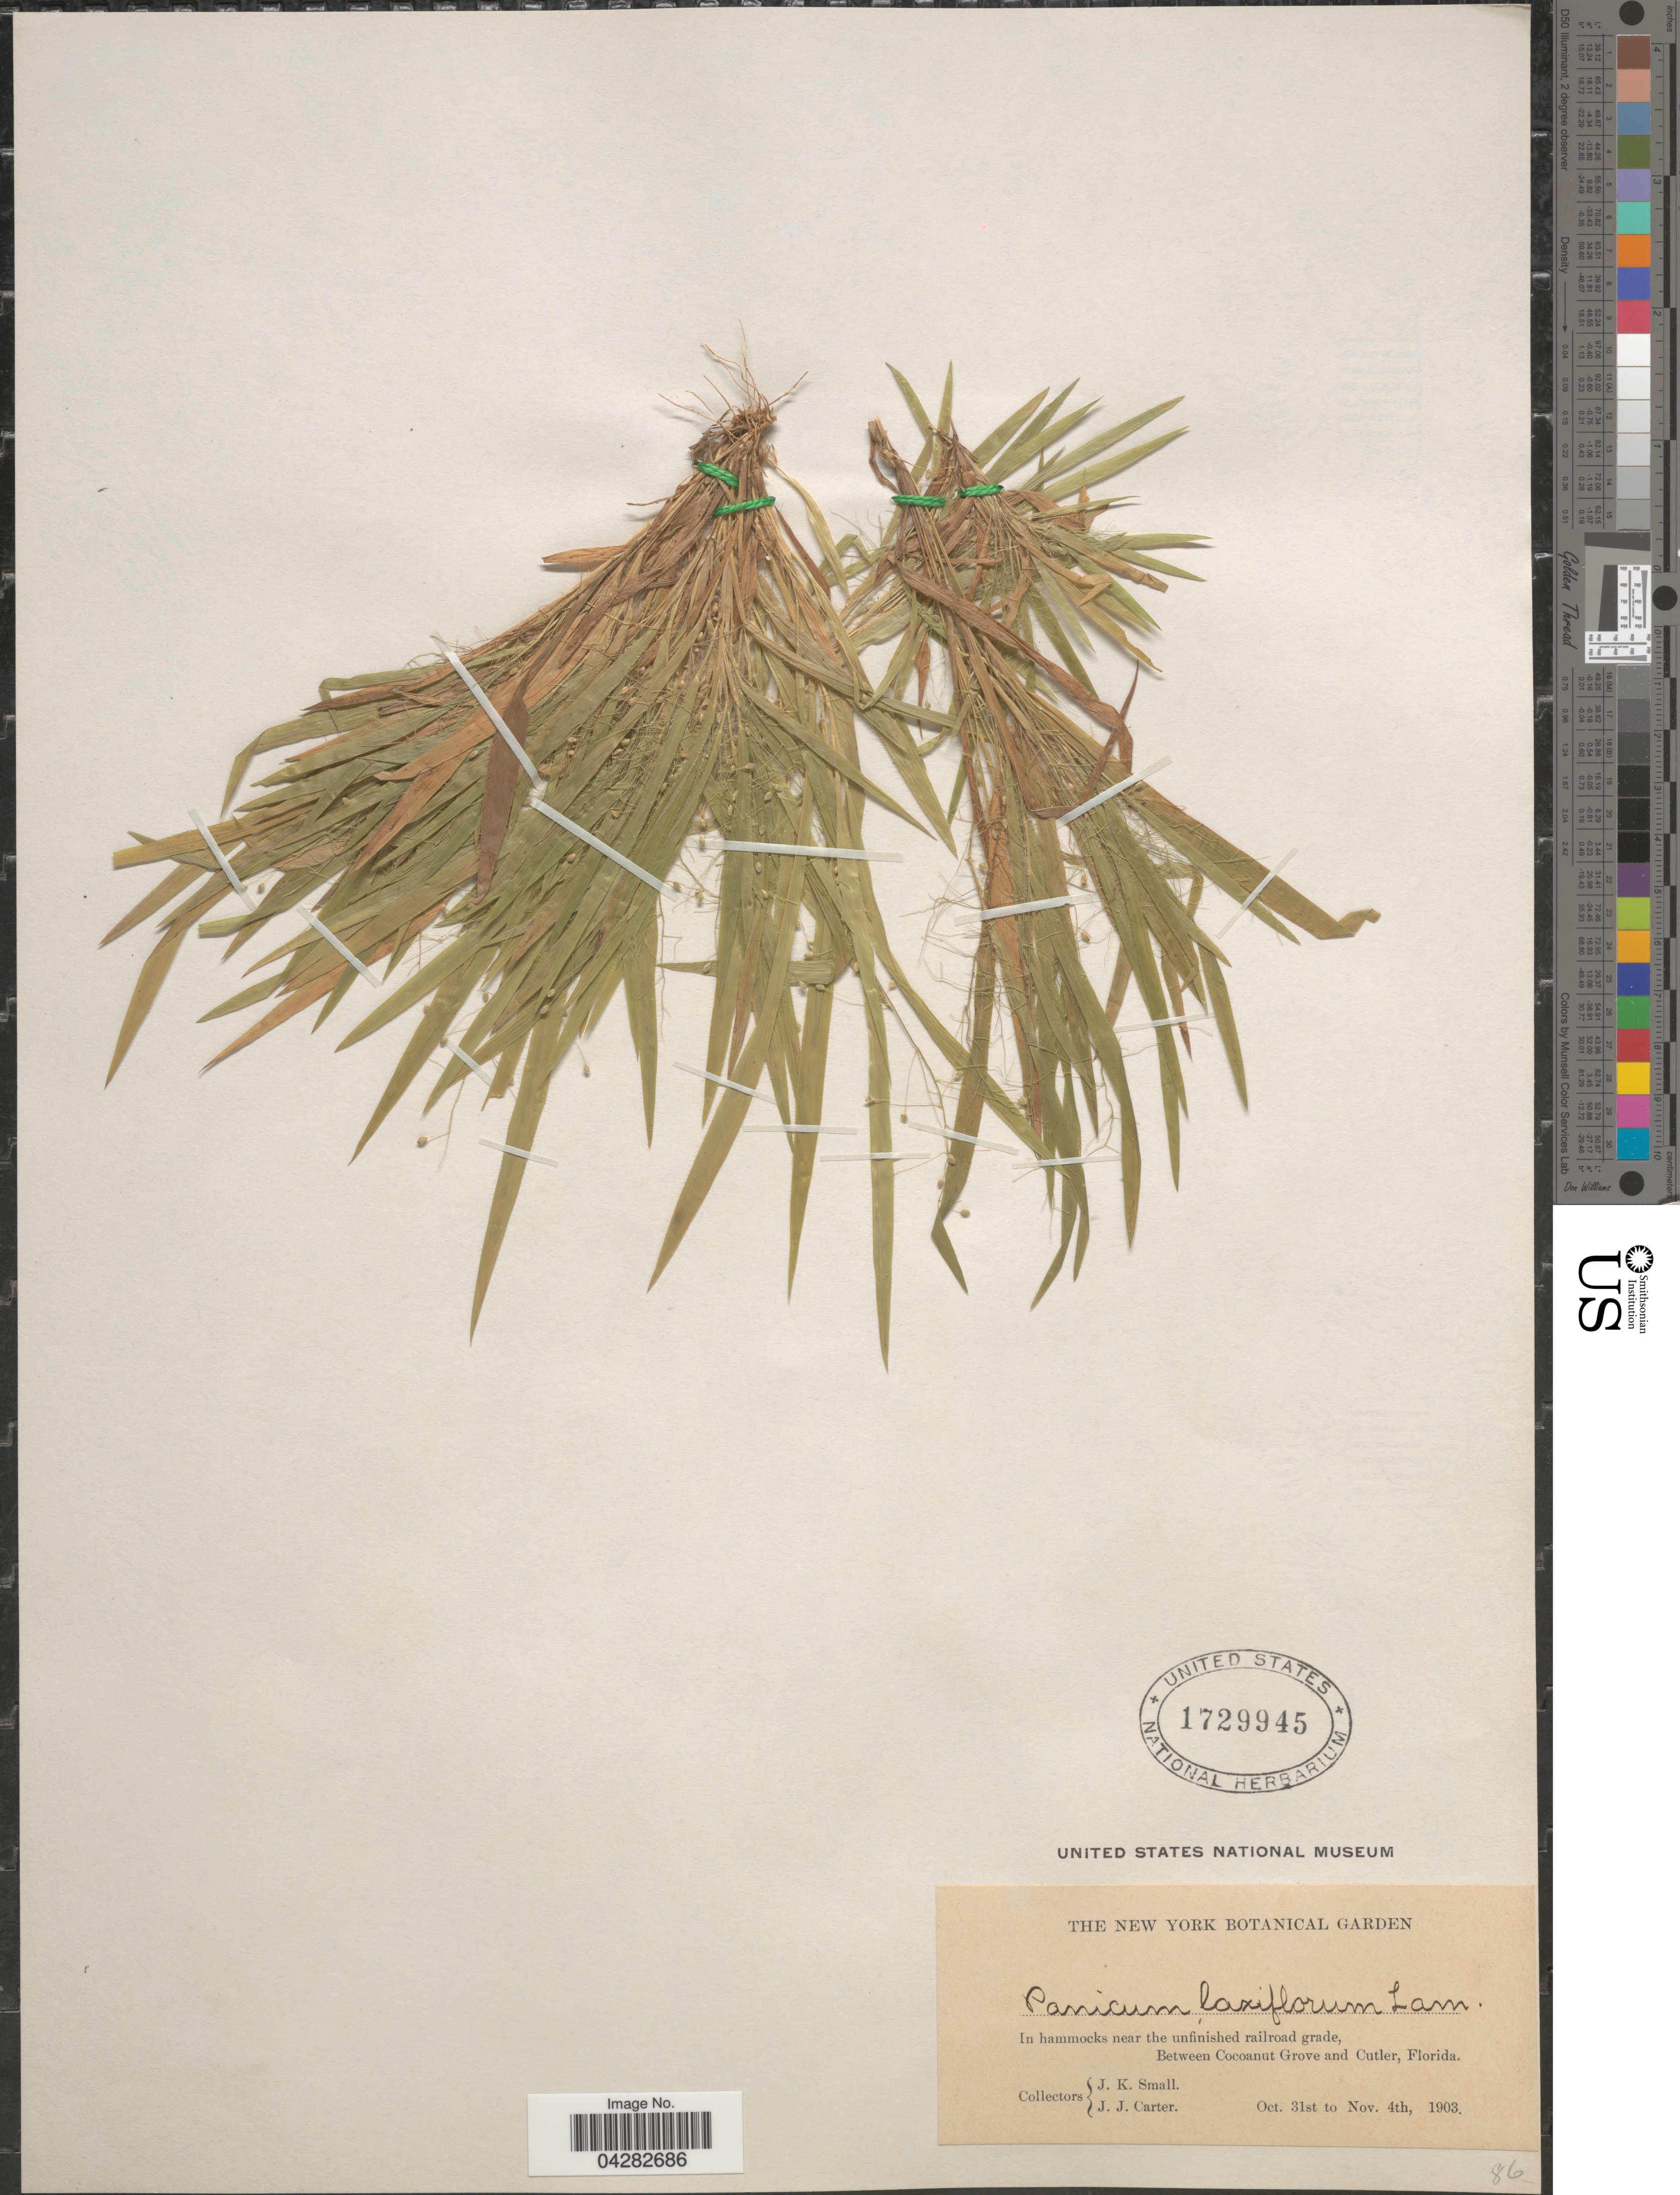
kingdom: Plantae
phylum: Tracheophyta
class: Liliopsida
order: Poales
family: Poaceae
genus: Dichanthelium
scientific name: Dichanthelium laxiflorum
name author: (Lam.) Gould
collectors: J. K. Small & J. Carter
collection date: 1903-10-31/1903-11-04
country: United States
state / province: Florida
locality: In hammocks near the unfinished railroad grade, Between Cocoanut Grove and Cutler.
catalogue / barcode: US 1729945